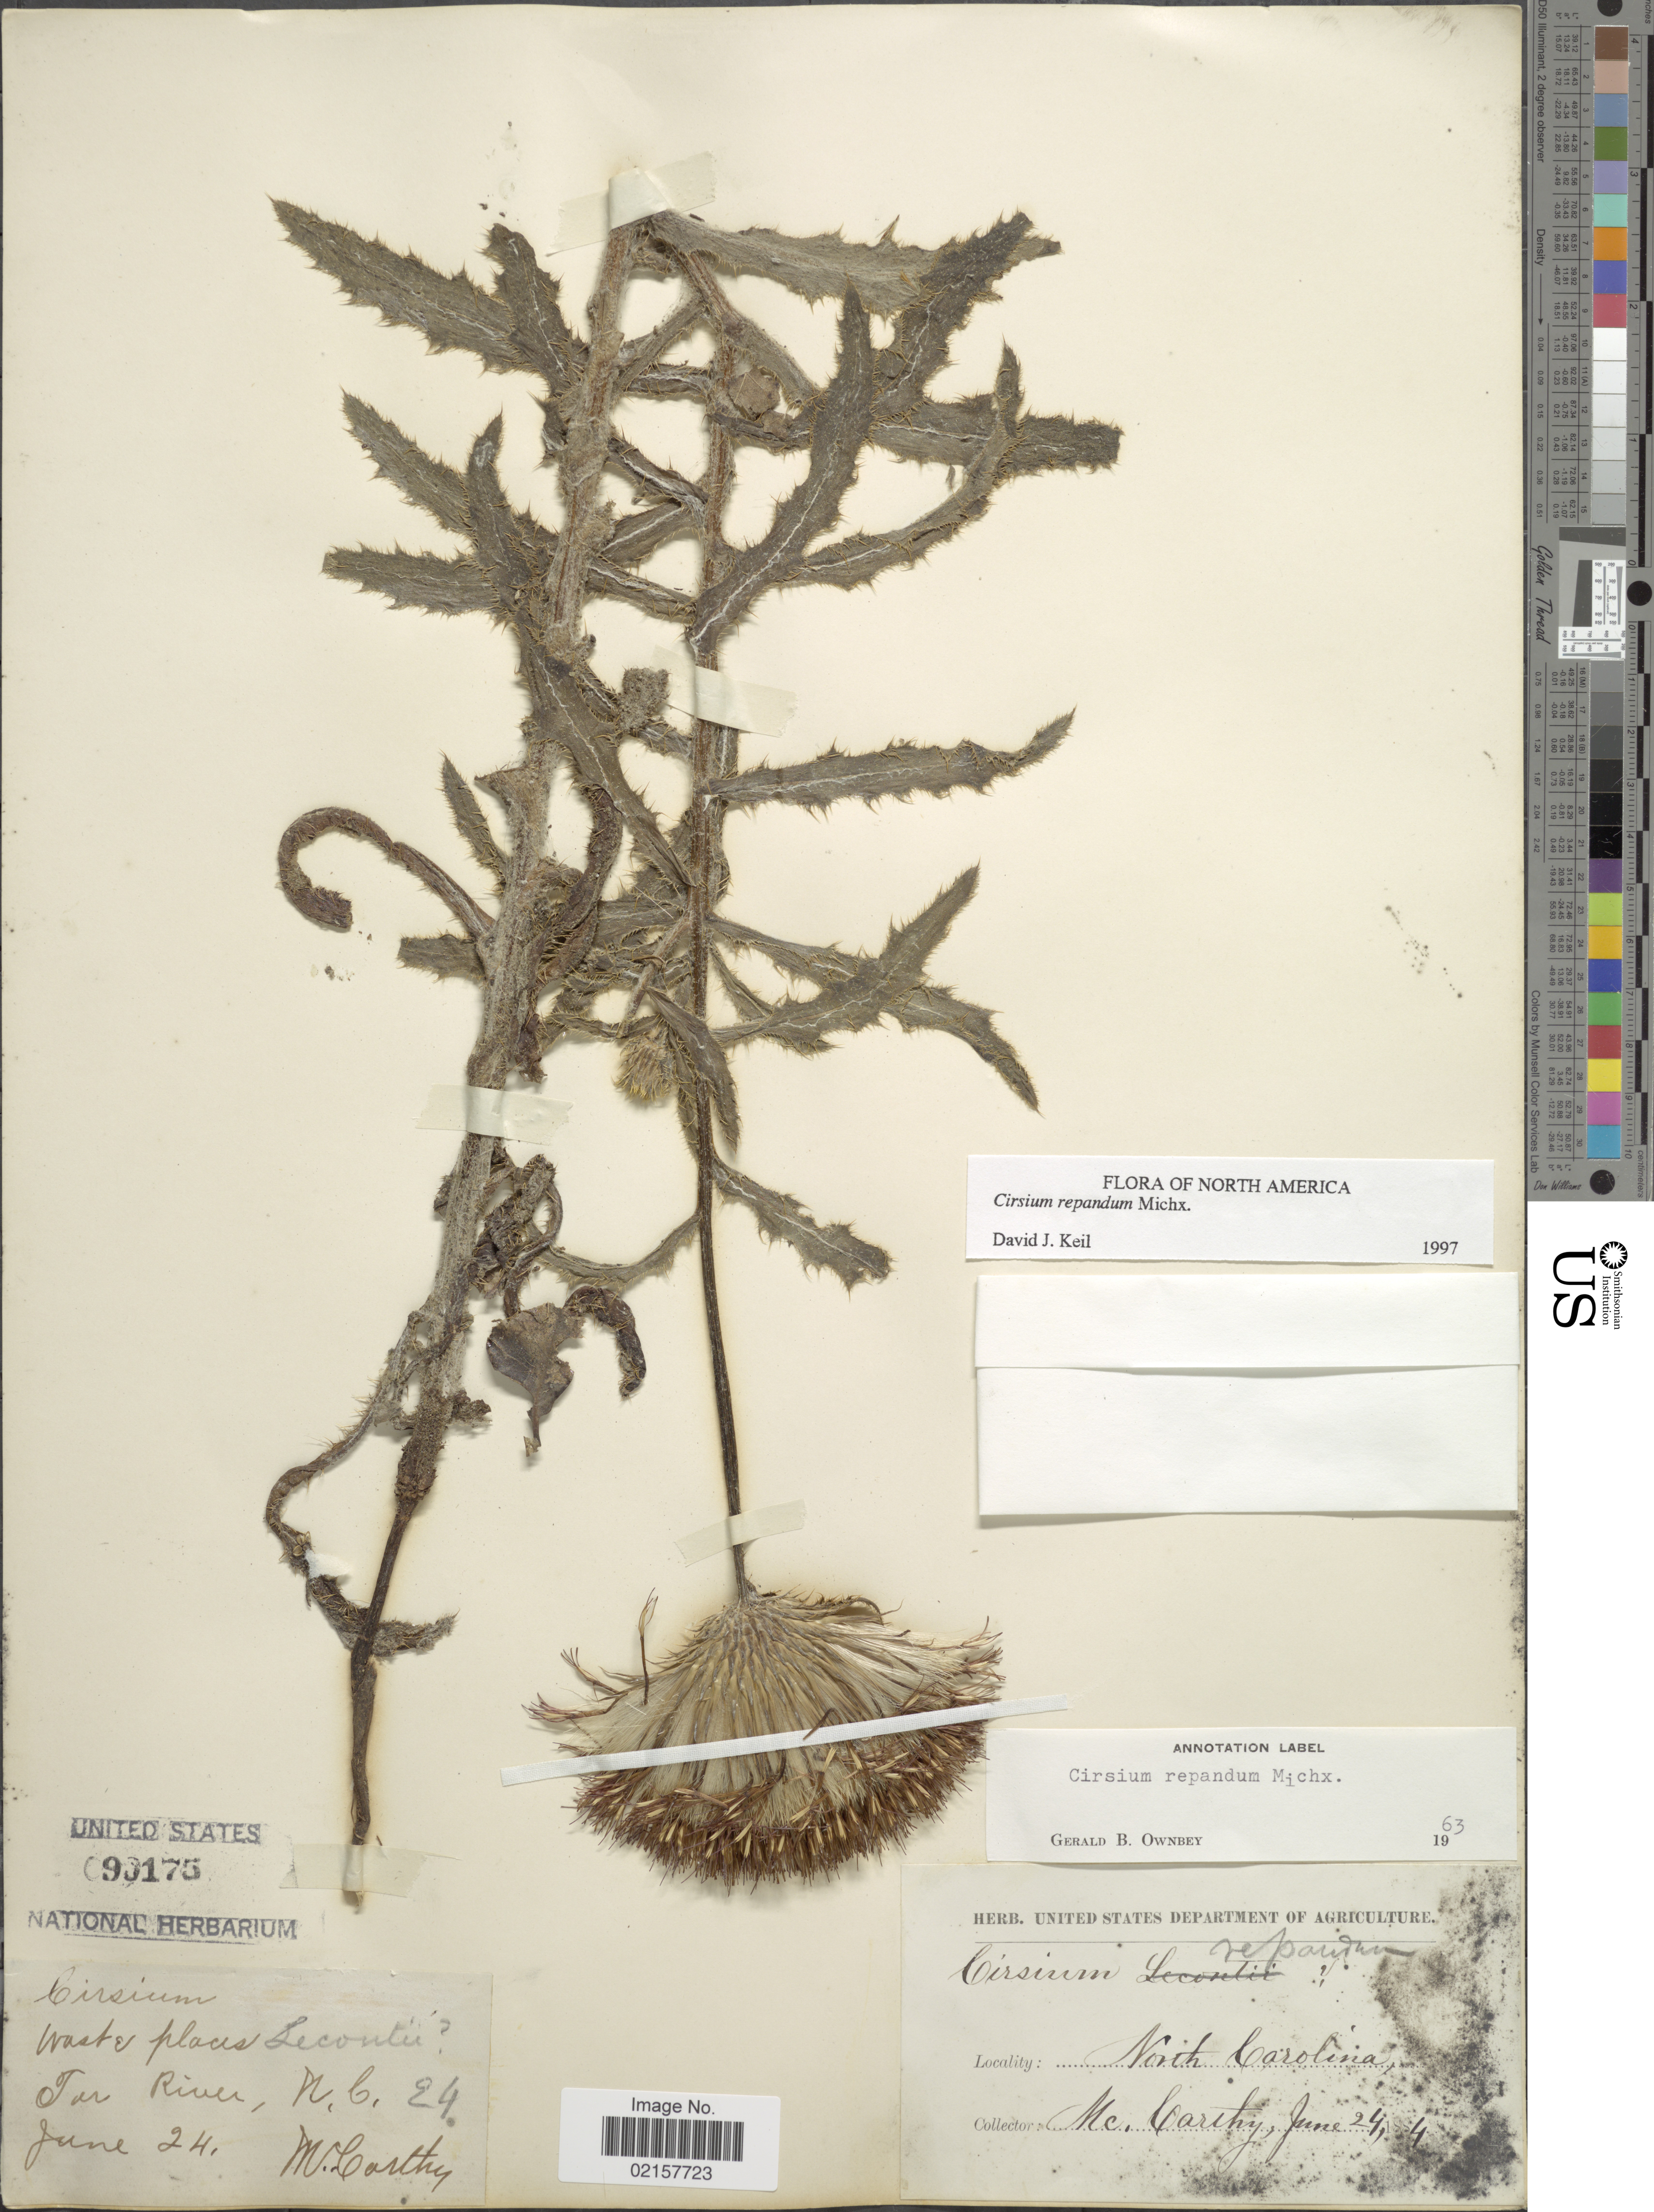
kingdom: Plantae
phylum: Tracheophyta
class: Magnoliopsida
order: Asterales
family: Asteraceae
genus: Cirsium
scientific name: Cirsium repandum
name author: Michx.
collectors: -- McCarthy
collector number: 24?*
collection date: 1884-06-24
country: United States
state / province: North Carolina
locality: Waste places Lecontu, Tar River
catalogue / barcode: US 90175